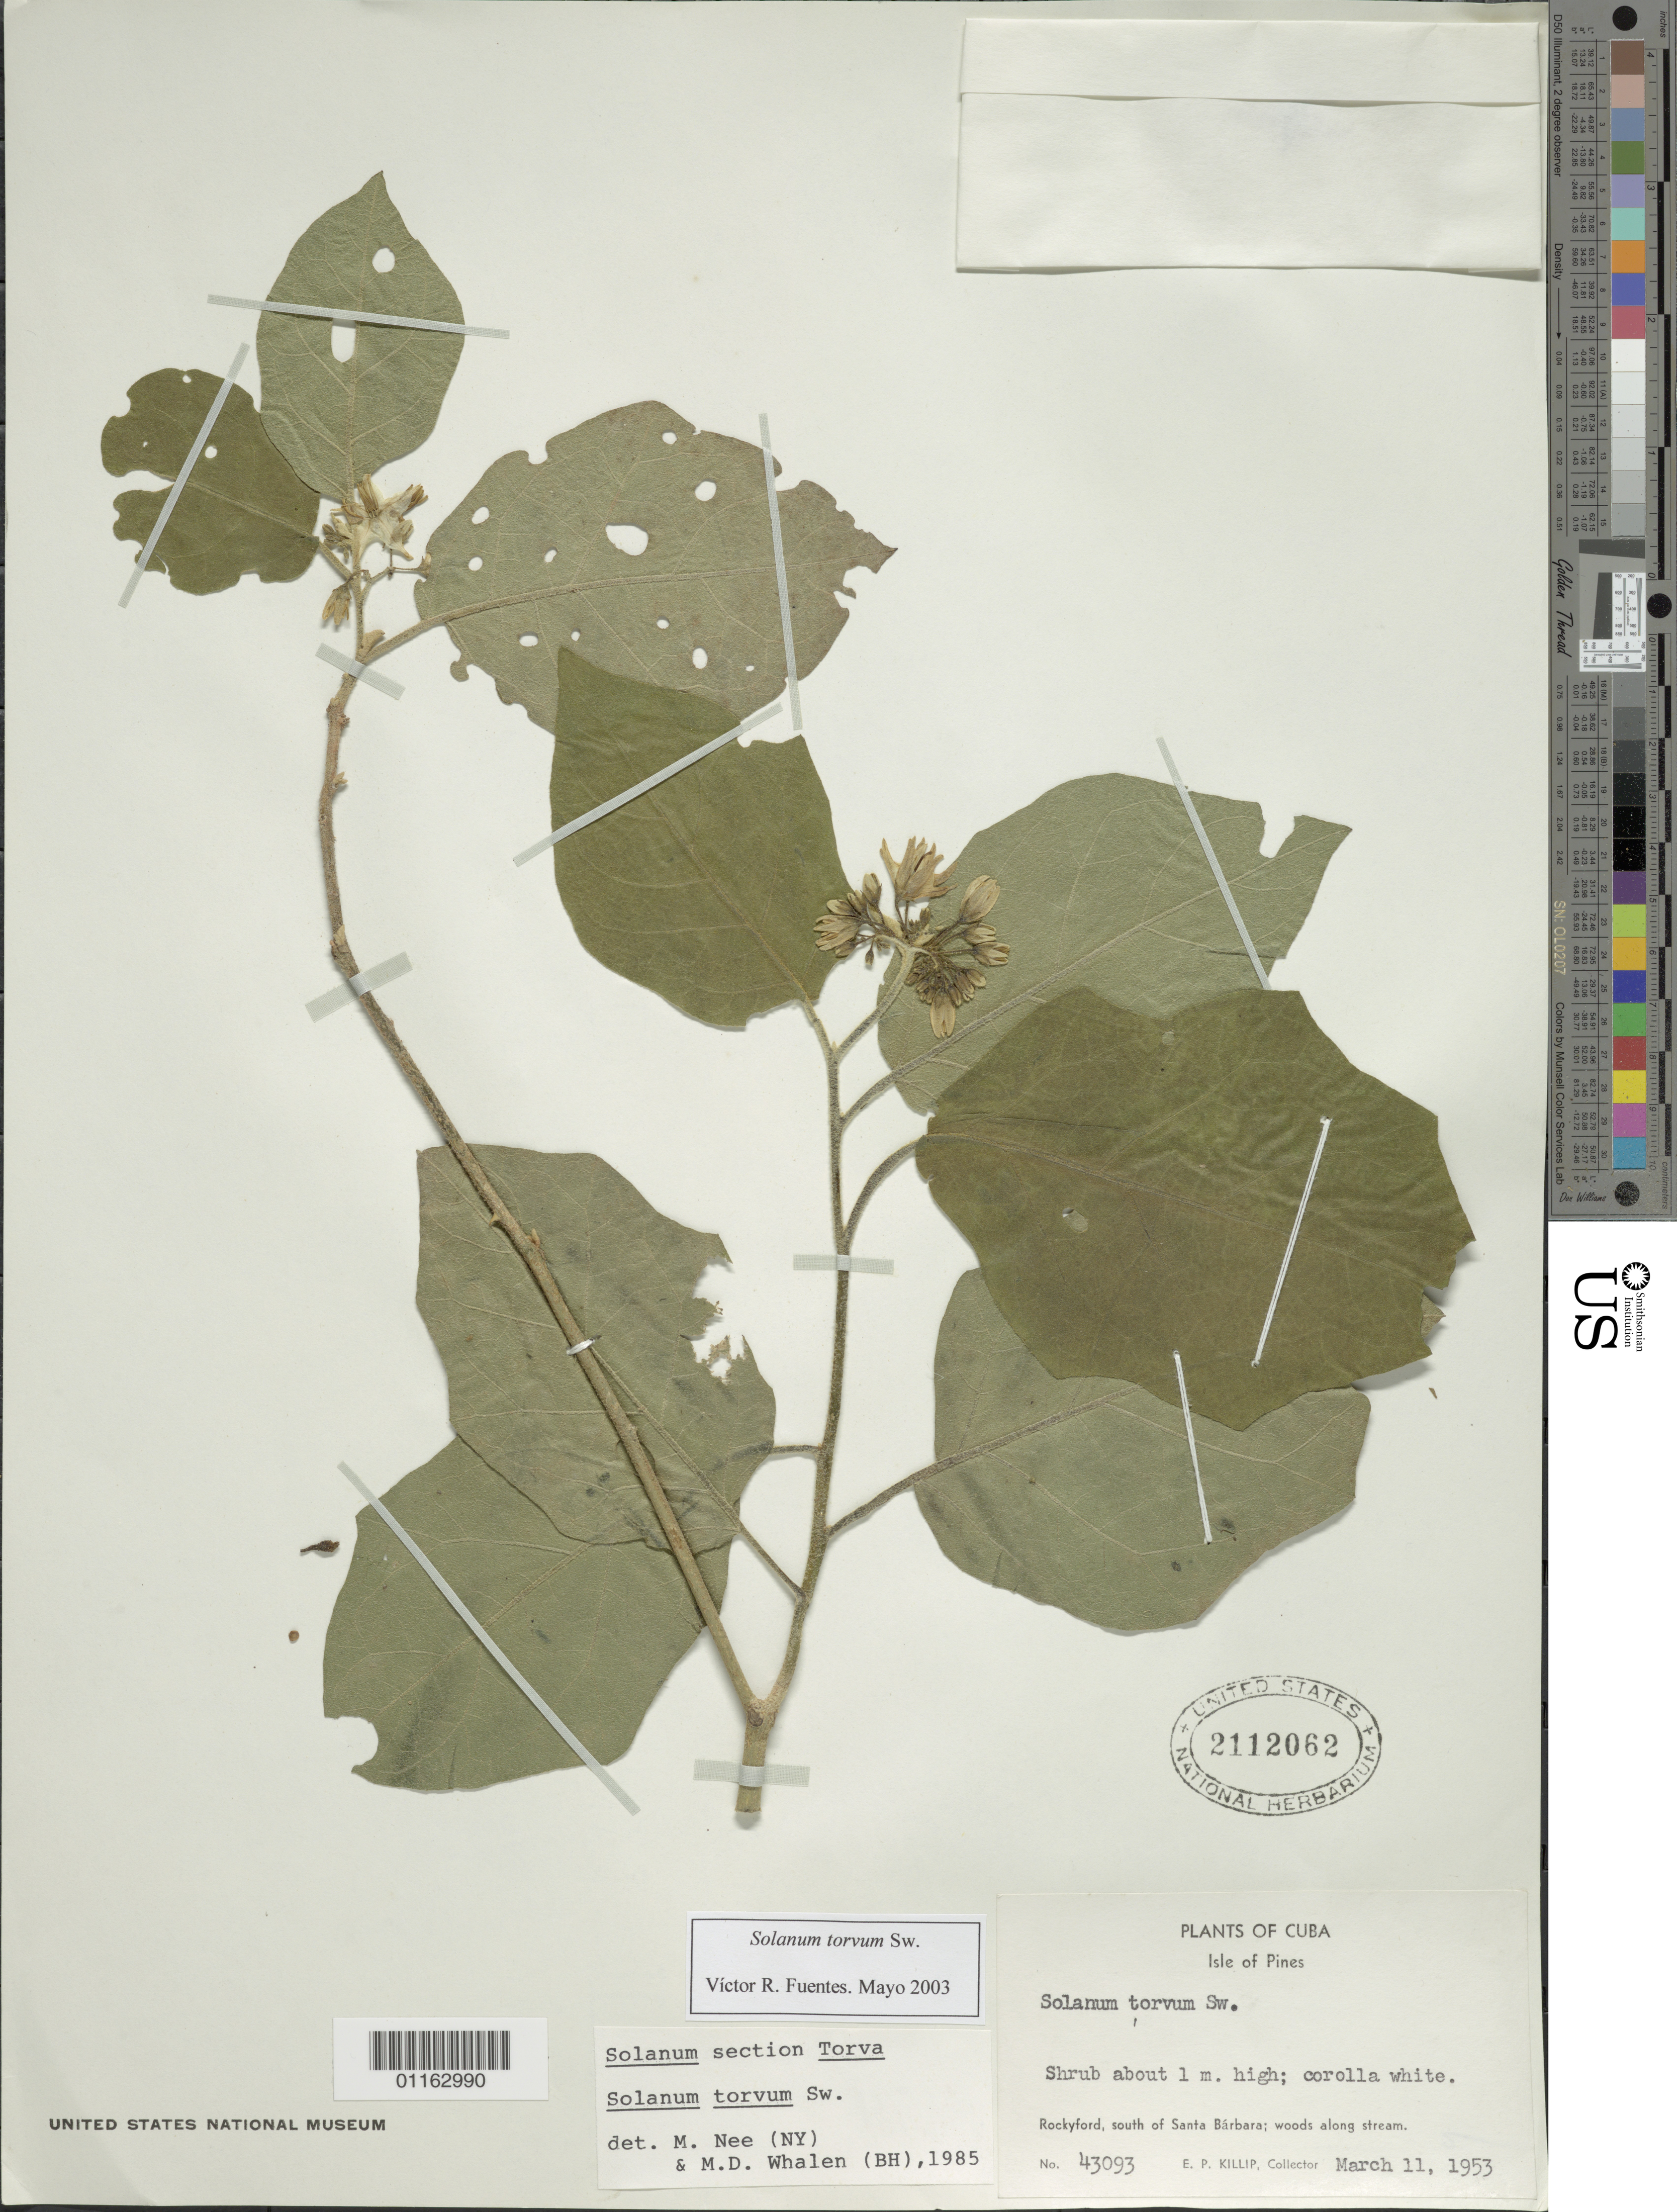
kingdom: Plantae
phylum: Tracheophyta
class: Magnoliopsida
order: Solanales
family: Solanaceae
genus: Solanum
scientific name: Solanum torvum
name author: Sw.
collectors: E. P. Killip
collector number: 43093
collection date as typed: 11 Mar 1953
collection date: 1953-03-11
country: Cuba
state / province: Isla de la Juventud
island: Isla de la Juventud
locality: Rockyford S of Santa Barbara; woods along stream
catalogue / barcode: US 2112062